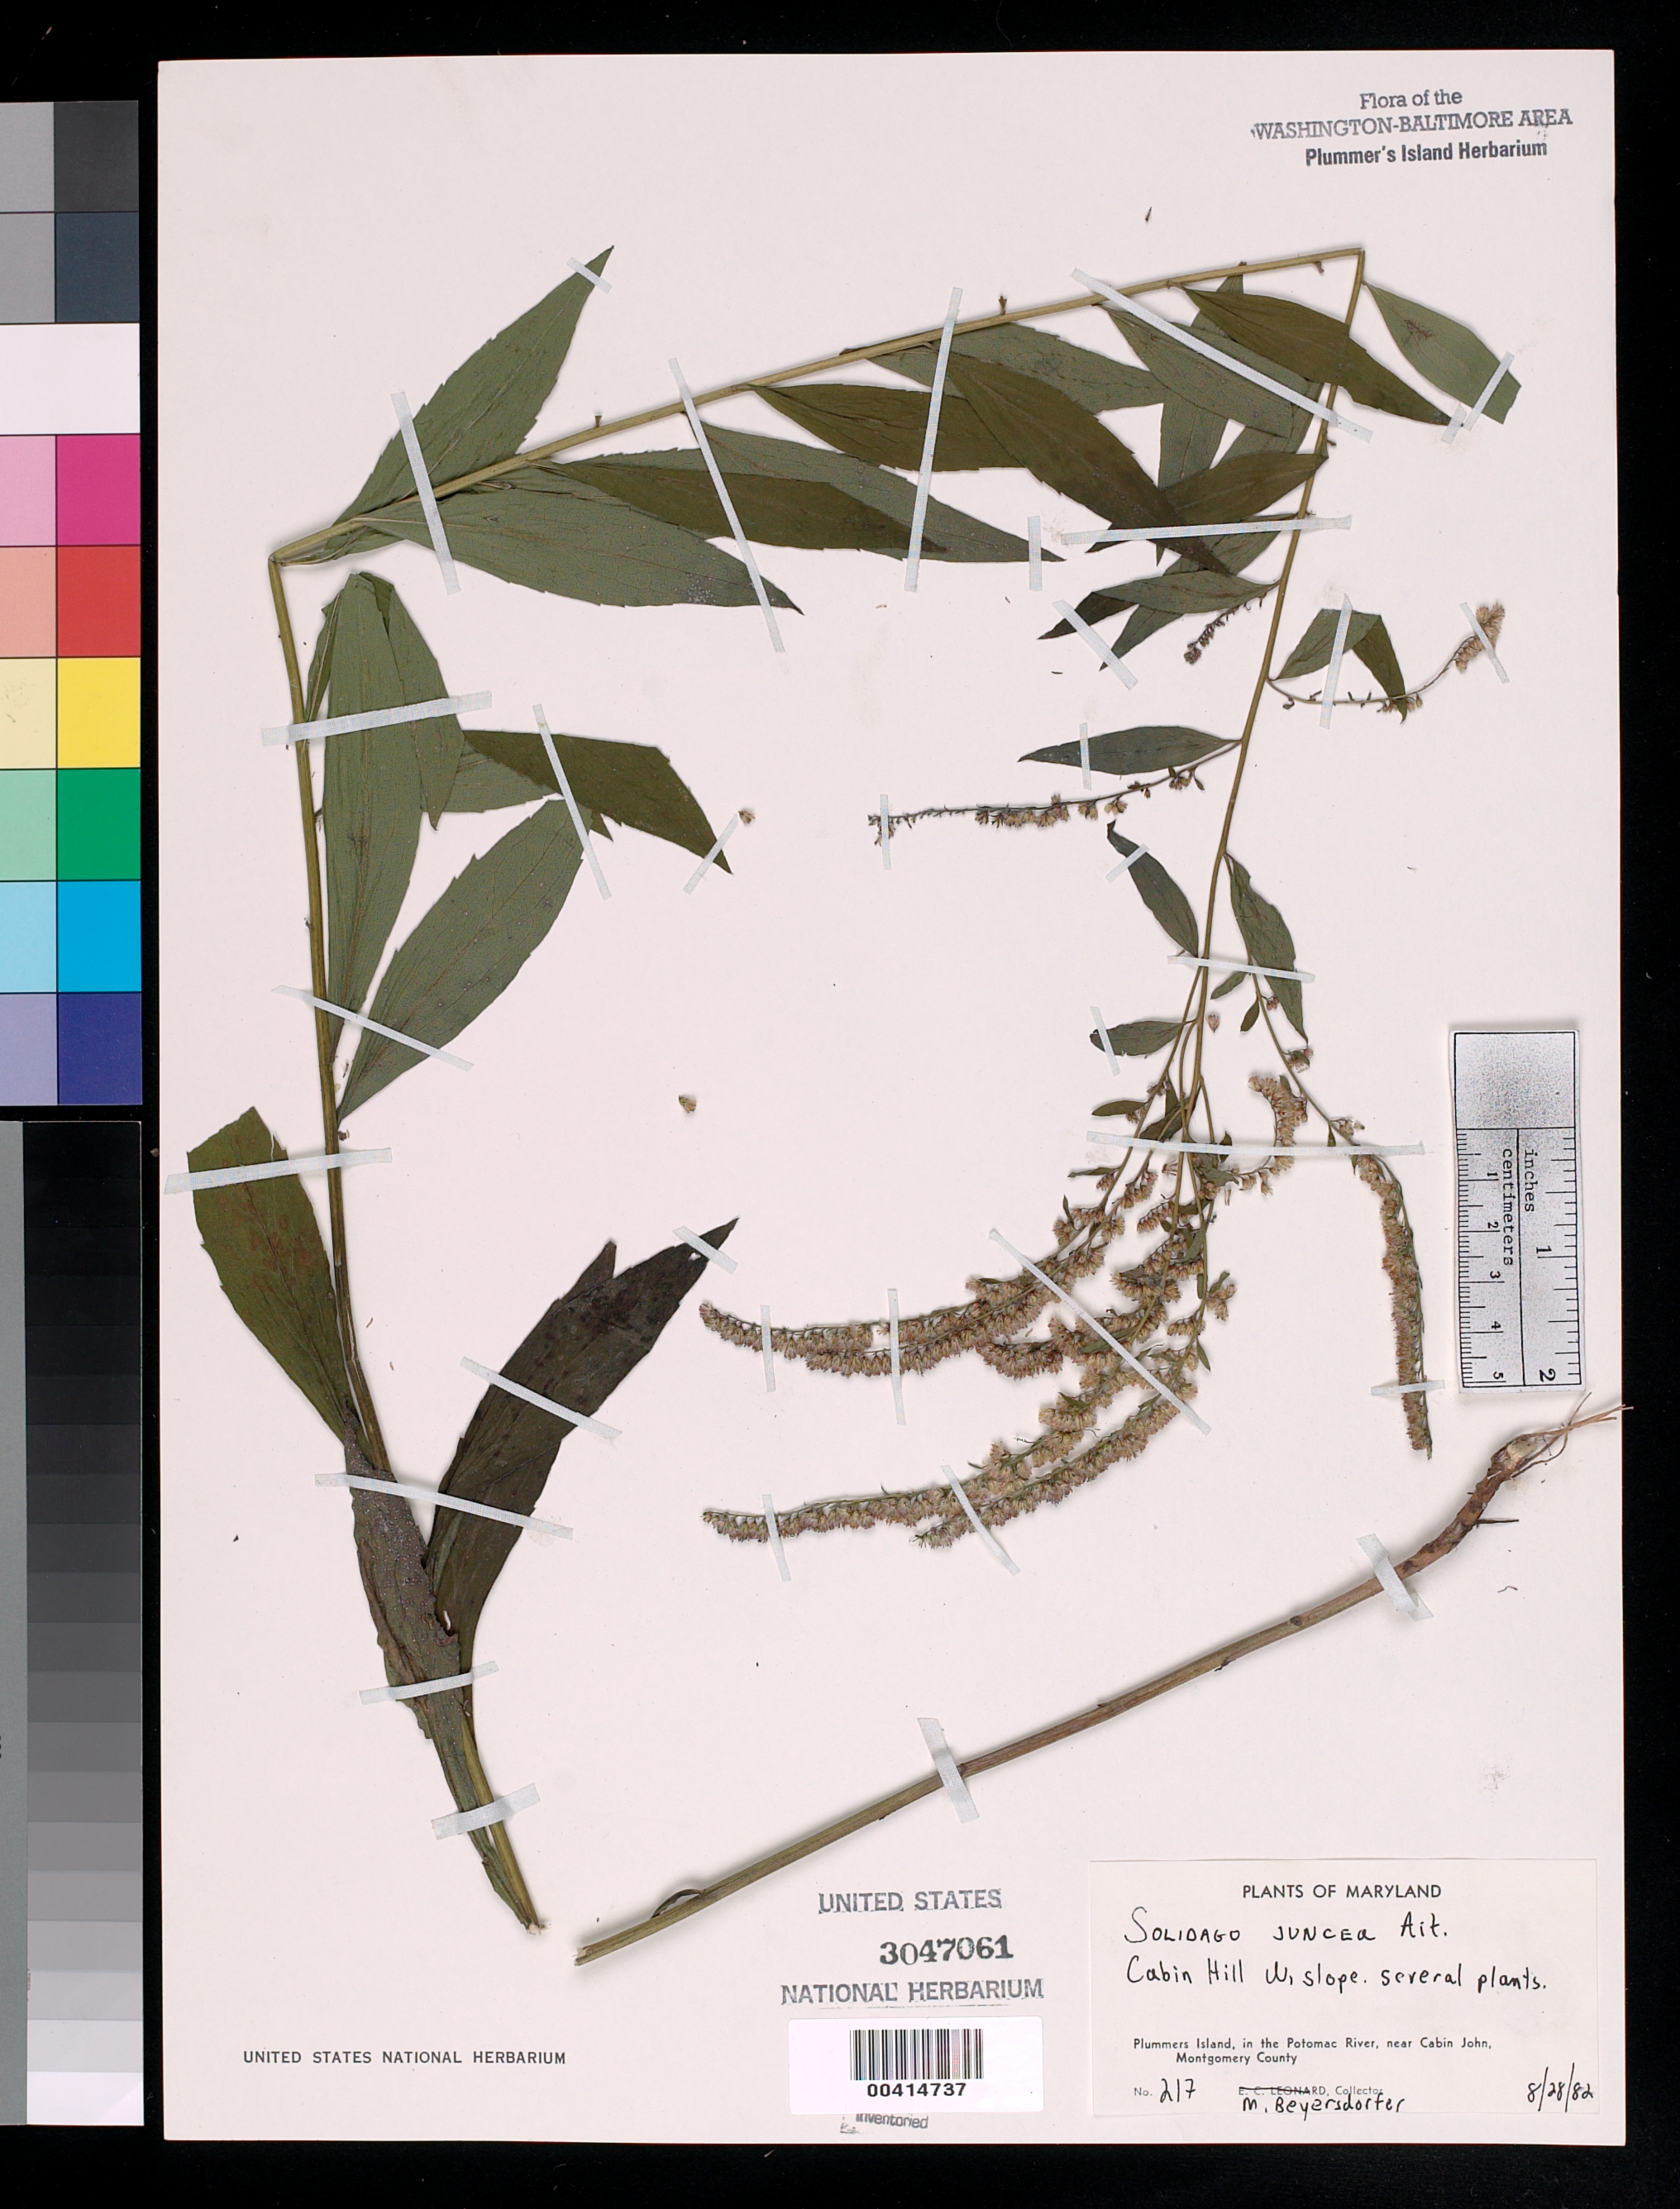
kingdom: Plantae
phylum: Tracheophyta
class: Magnoliopsida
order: Asterales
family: Asteraceae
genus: Solidago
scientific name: Solidago juncea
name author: Aiton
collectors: M. Beyersdorfer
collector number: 217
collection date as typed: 28 Aug 1982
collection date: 1982-08-28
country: United States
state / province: Maryland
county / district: Montgomery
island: Plummers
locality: Plummer's Island; Cabin Hill west slope C. & O. Canal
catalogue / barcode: US 3047061